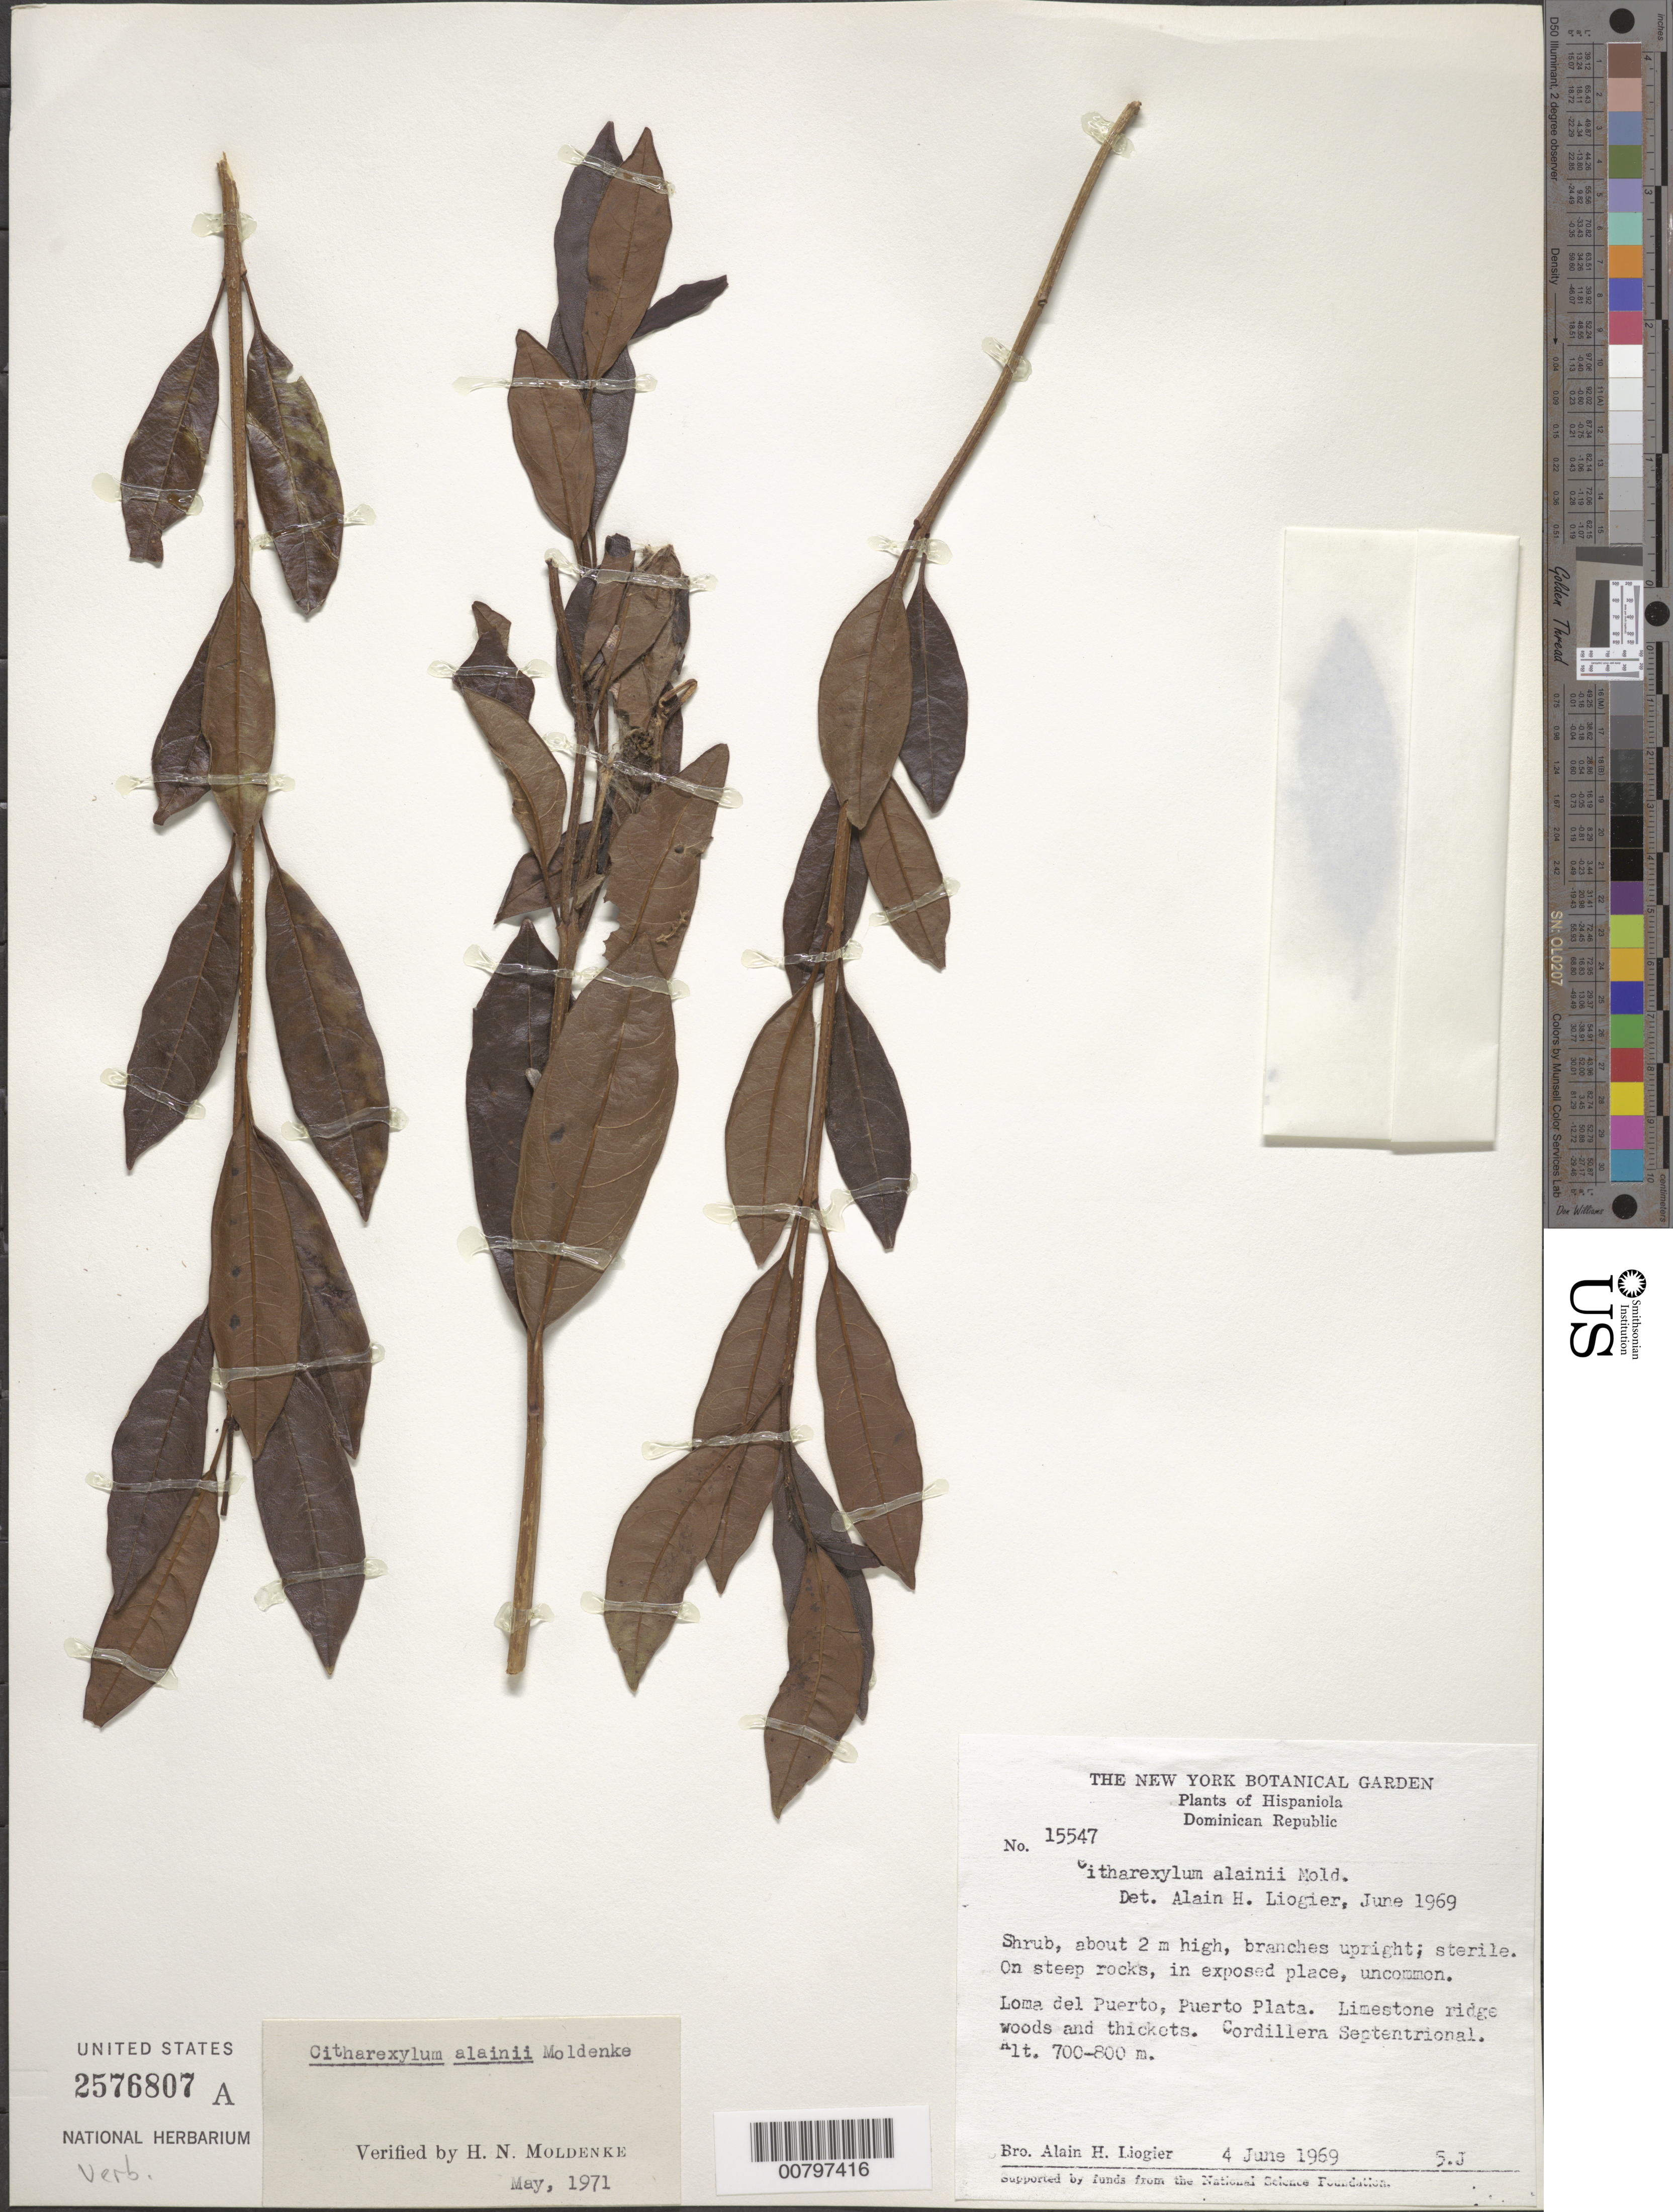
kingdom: Plantae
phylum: Tracheophyta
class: Magnoliopsida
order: Lamiales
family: Verbenaceae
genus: Citharexylum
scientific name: Citharexylum alainii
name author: Moldenke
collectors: A. H. Liogier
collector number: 15547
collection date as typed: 04 Jun 1969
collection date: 1969-06-04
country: Dominican Republic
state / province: Puerto Plata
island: Hispaniola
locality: Loma del Puerto, Cordillera Septentrional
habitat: On steep rocks in exposed place of limestone ridge woods and thickets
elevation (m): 700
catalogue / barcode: US 2576807